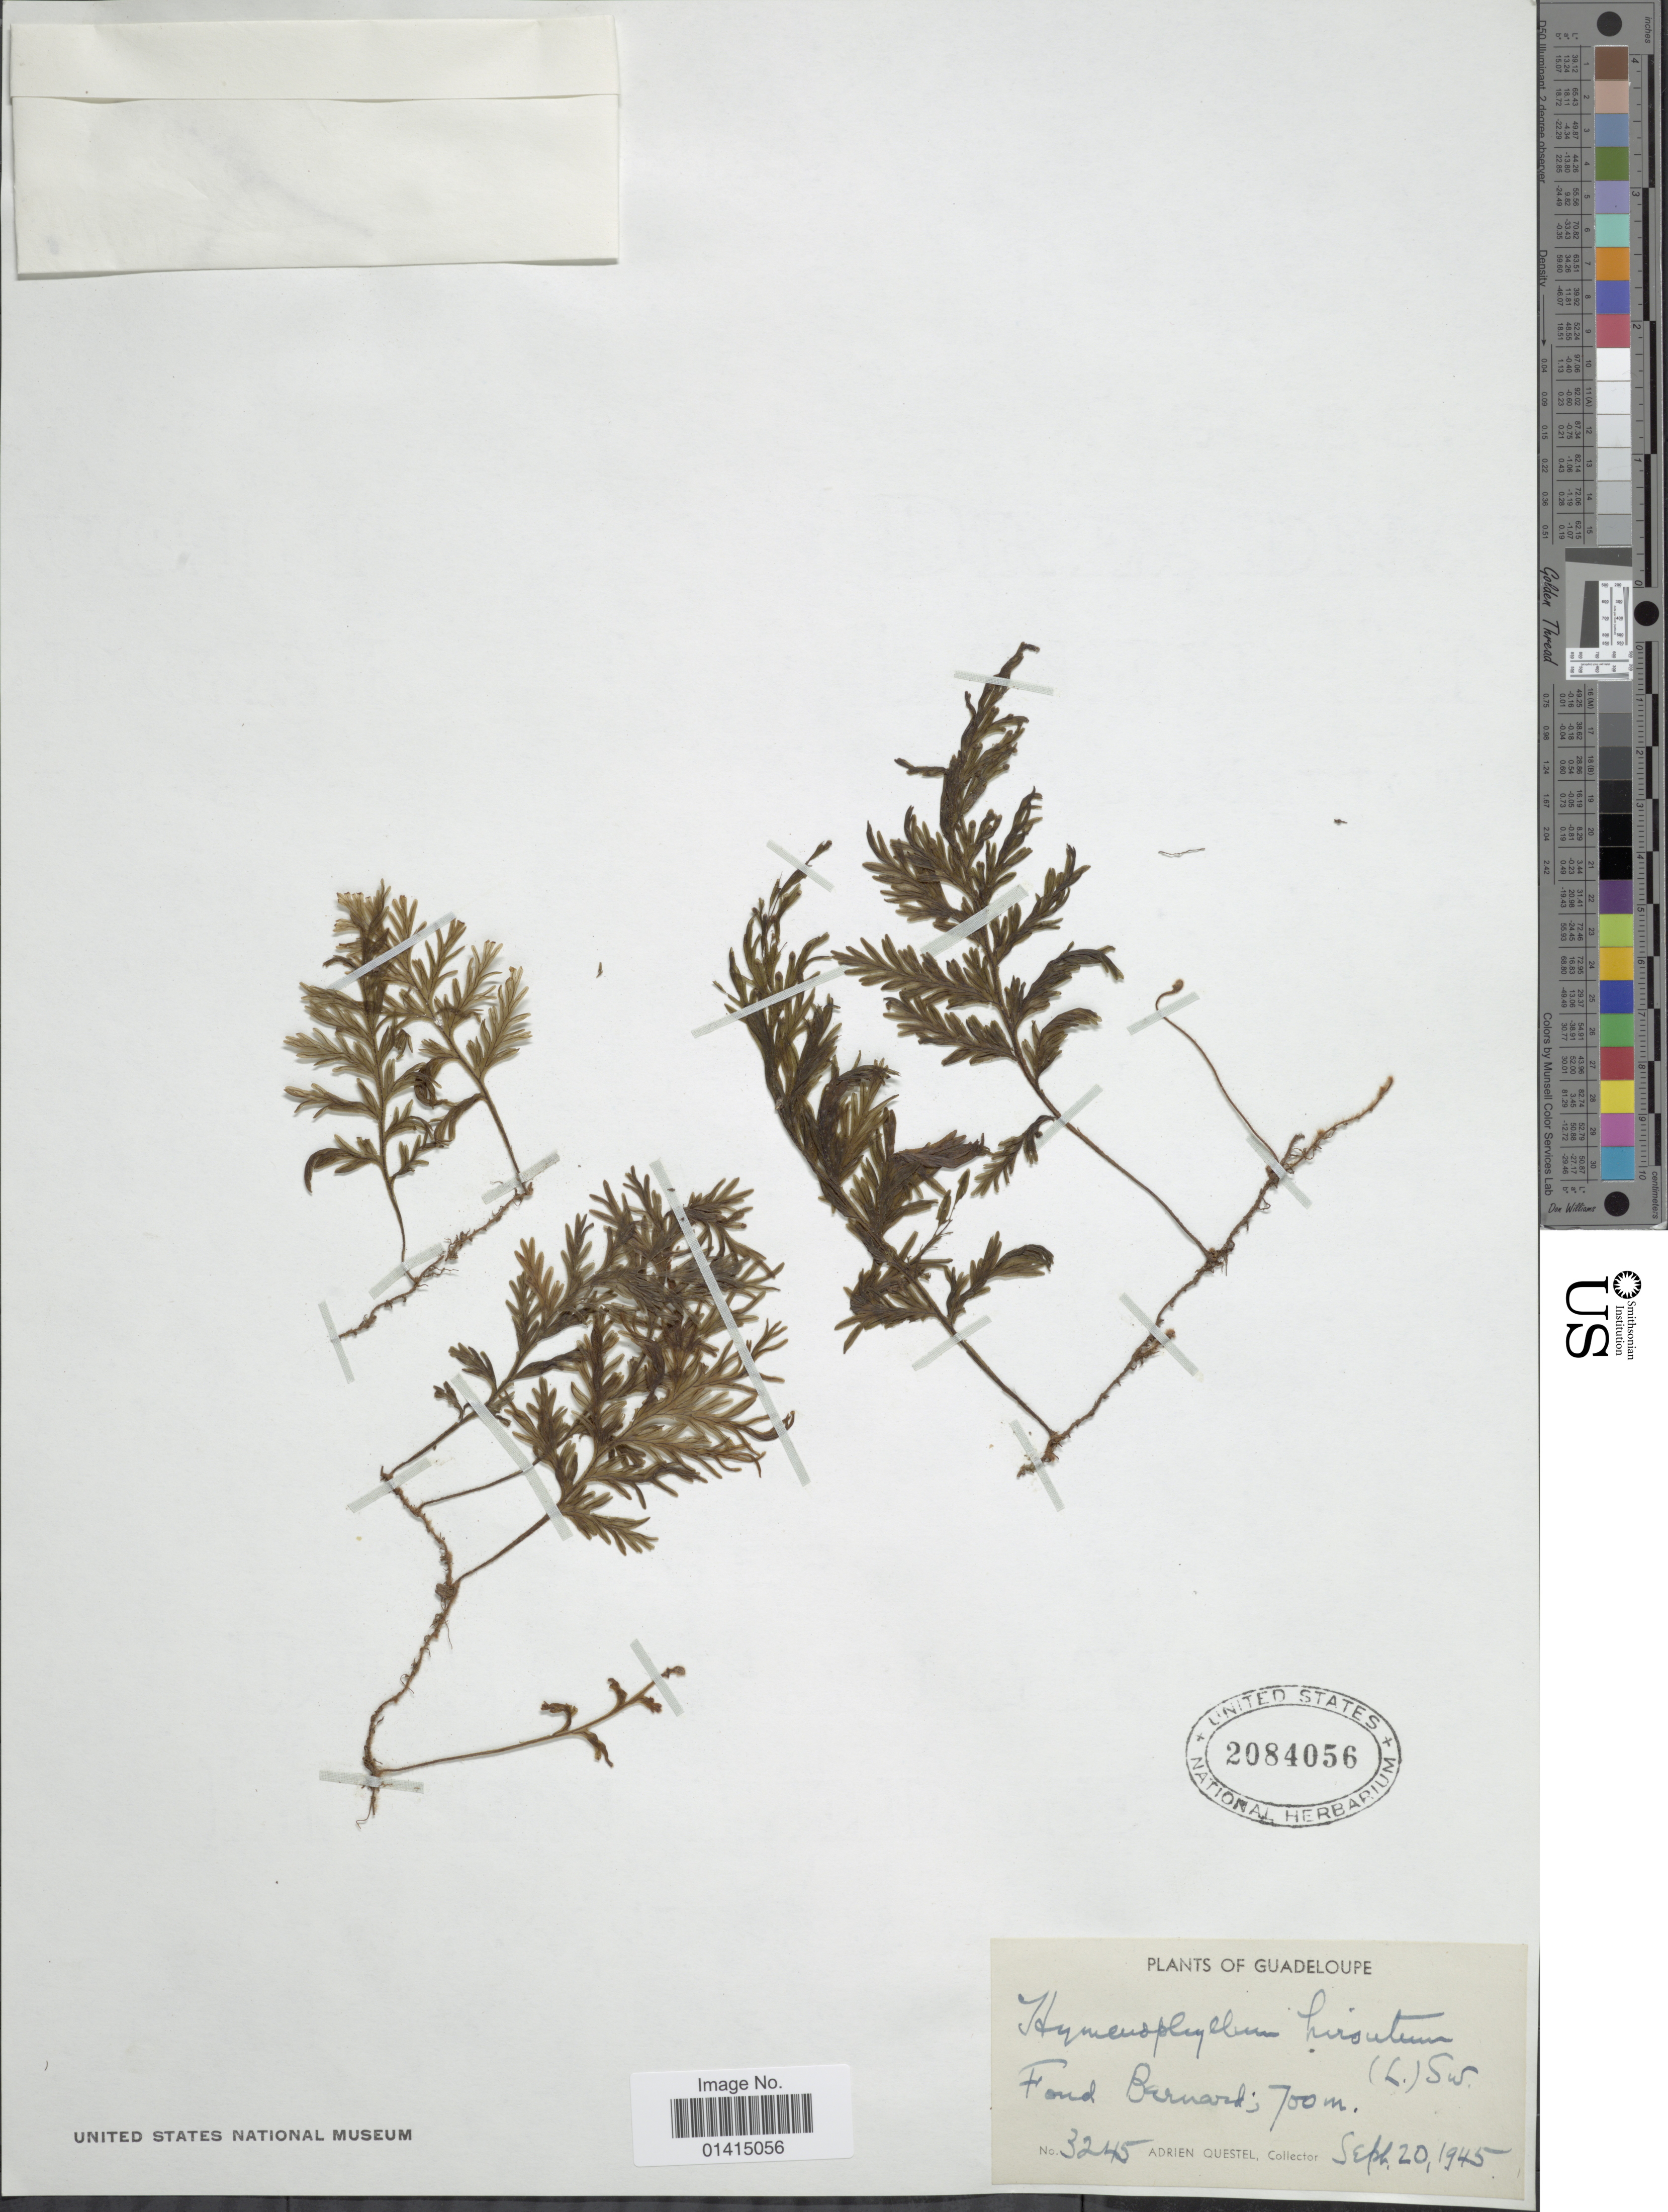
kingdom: Plantae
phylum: Tracheophyta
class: Polypodiopsida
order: Hymenophyllales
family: Hymenophyllaceae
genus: Hymenophyllum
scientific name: Hymenophyllum hirtellum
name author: Sw. in Schrad.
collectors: A. Questel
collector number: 3245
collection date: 1945-09-20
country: Guadeloupe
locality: Guadeloupe, Fond Barnard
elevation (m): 700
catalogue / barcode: US 2084056